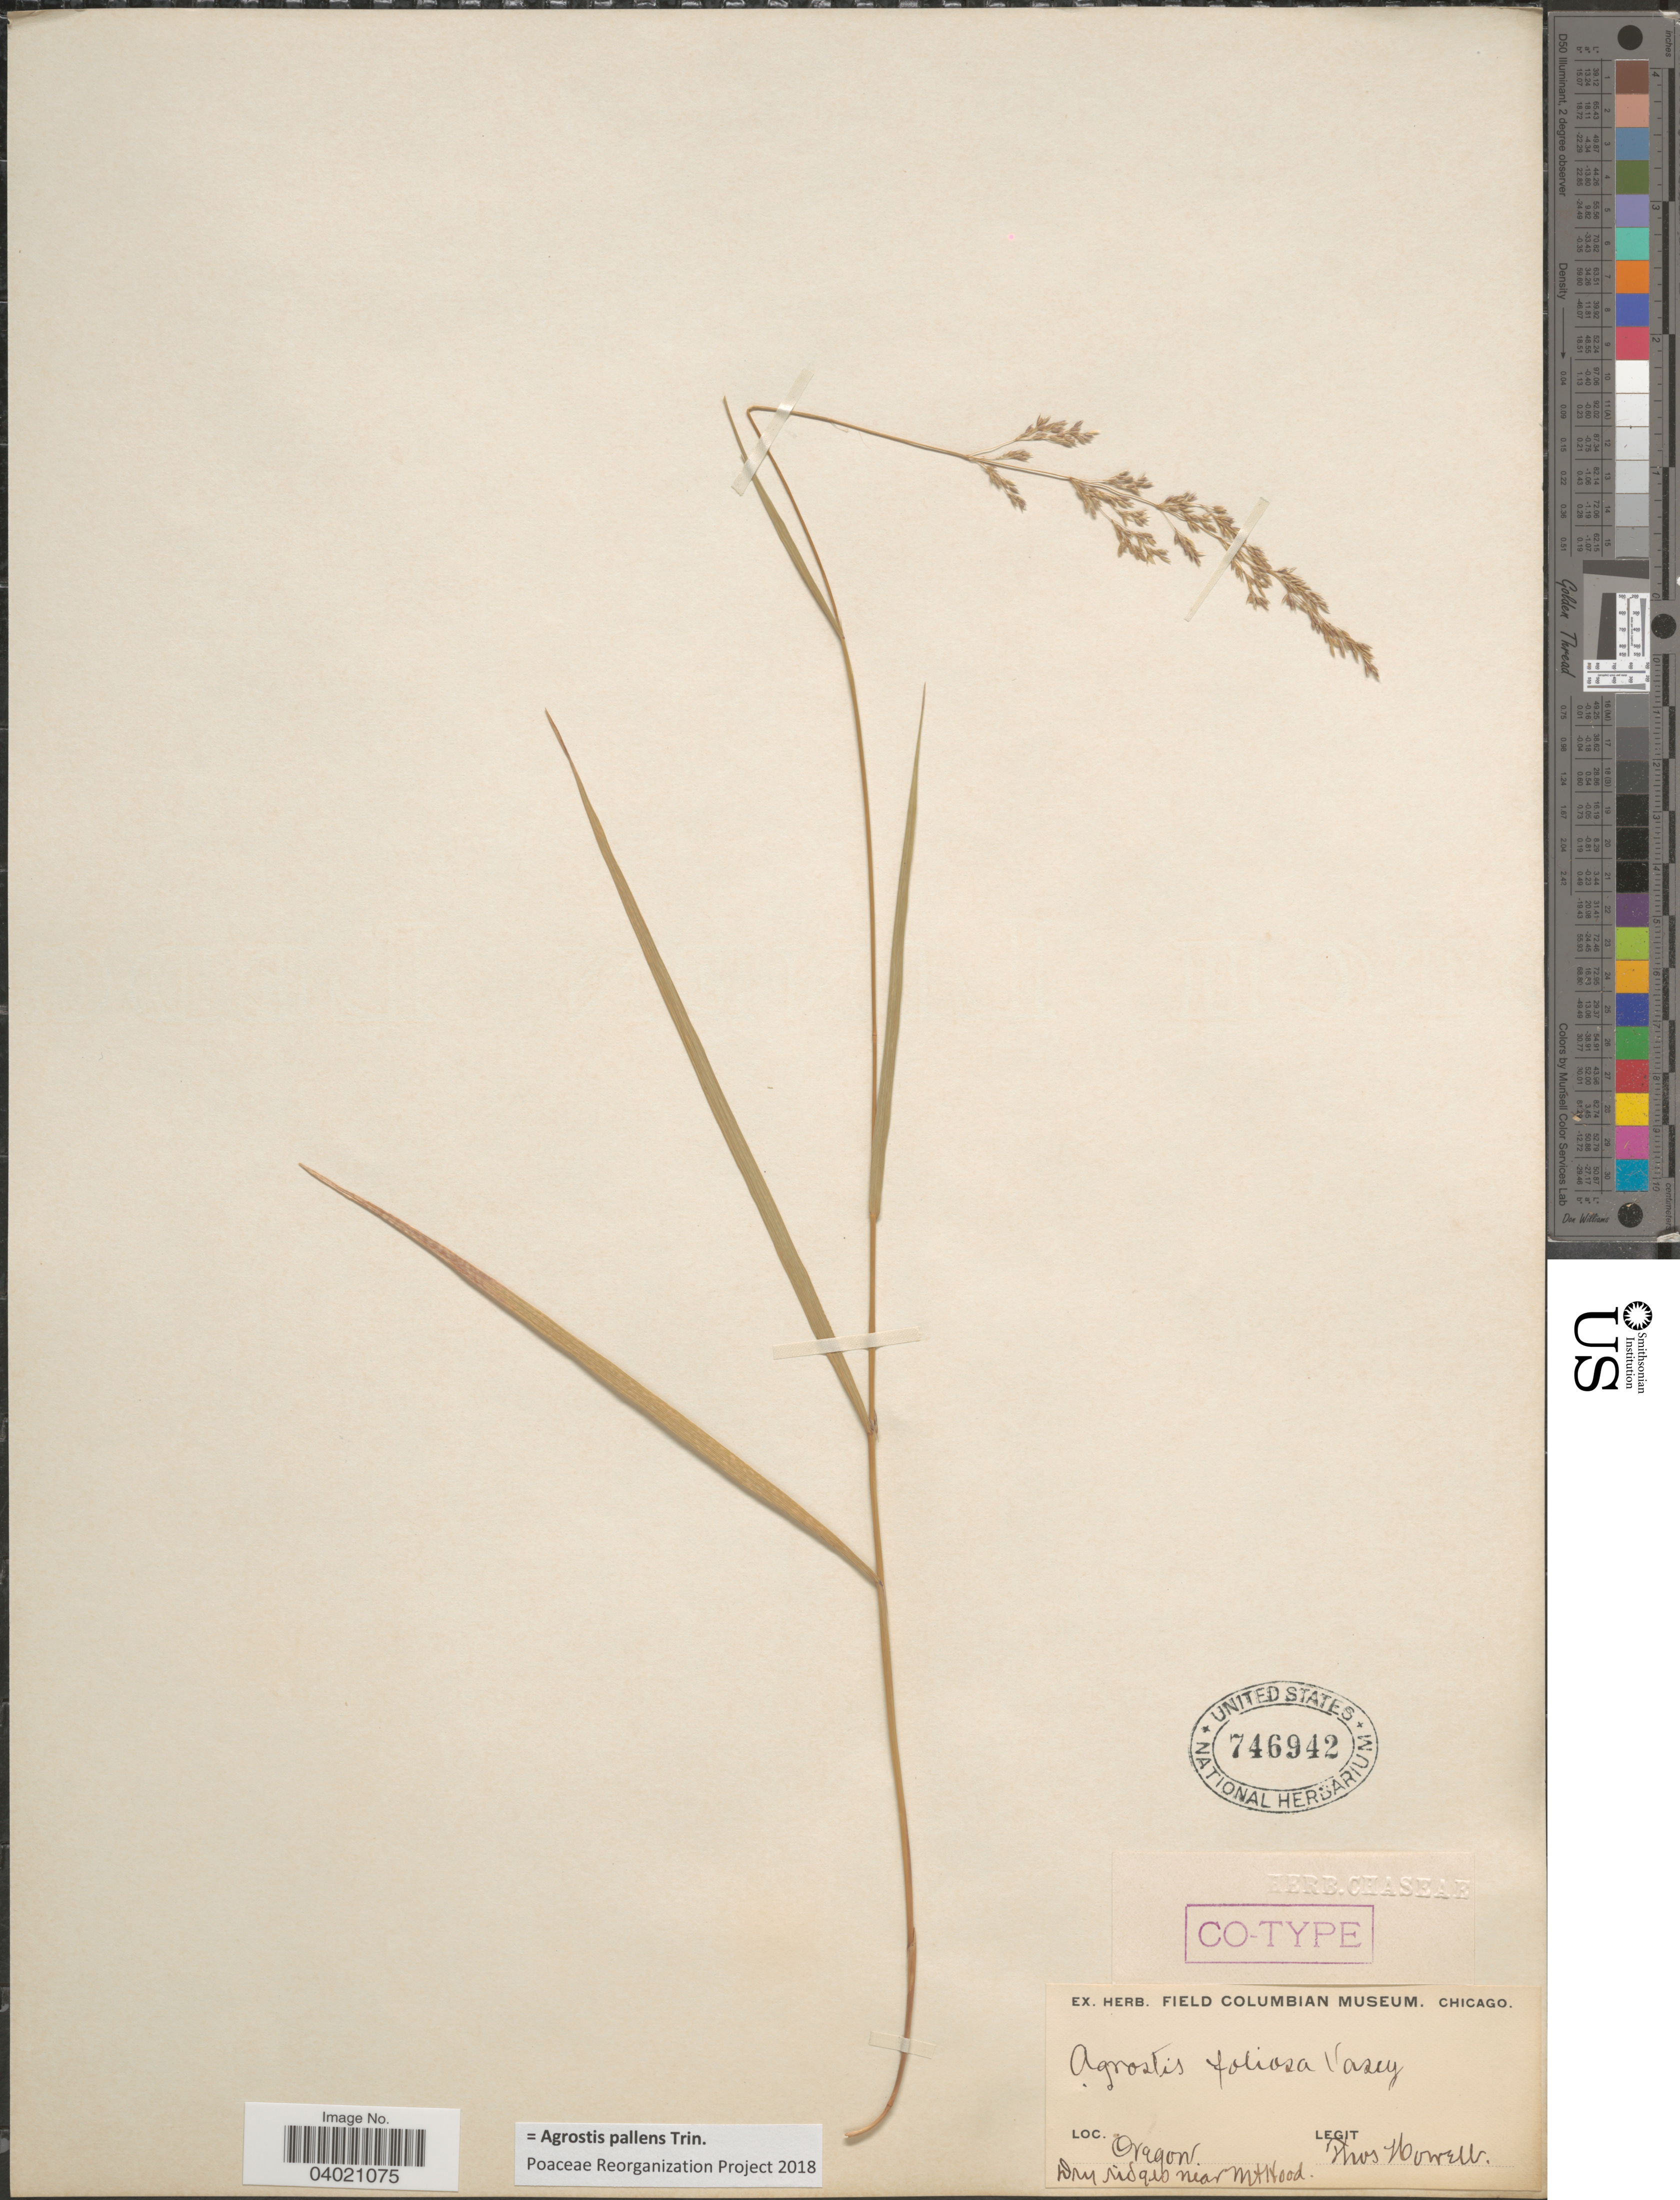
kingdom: Plantae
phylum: Tracheophyta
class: Liliopsida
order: Poales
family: Poaceae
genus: Agrostis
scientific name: Agrostis pallens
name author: Trin.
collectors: T. Howell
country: United States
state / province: Oregon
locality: Dry ridges near Mt. Hood.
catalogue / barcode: US 746942